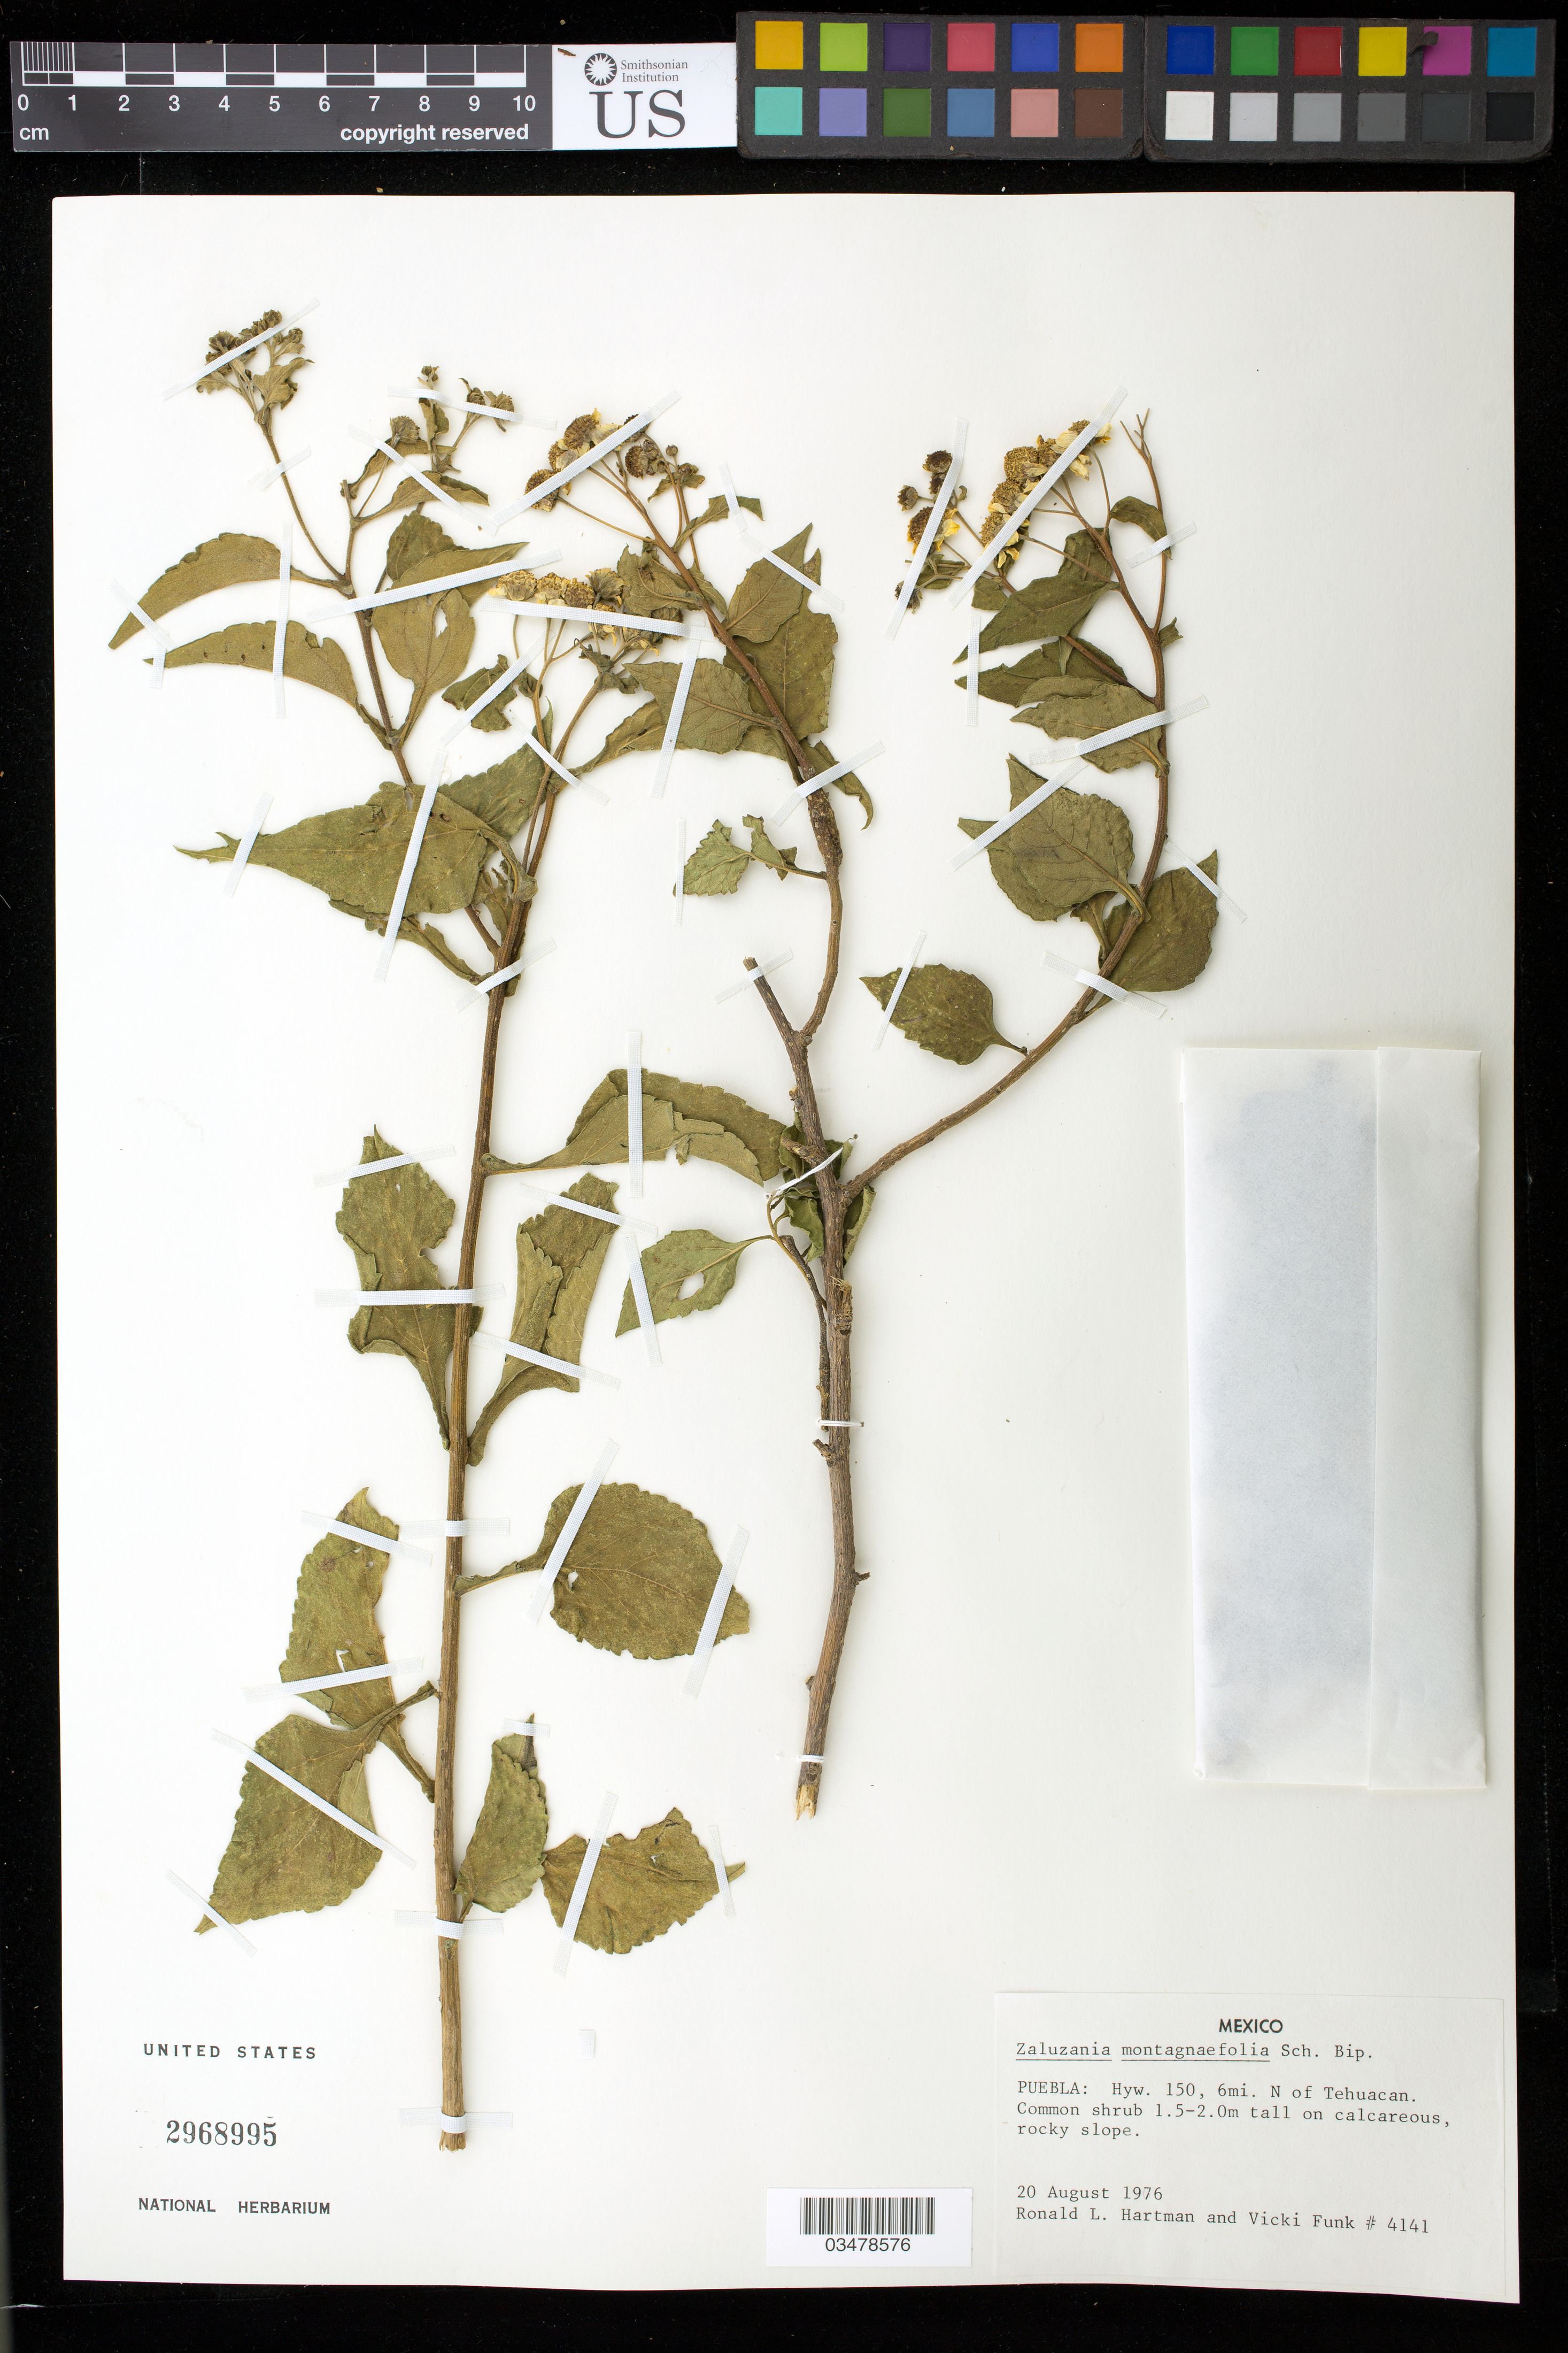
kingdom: Plantae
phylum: Tracheophyta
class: Magnoliopsida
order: Asterales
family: Asteraceae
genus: Zaluzania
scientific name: Zaluzania montagnaefolia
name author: Sch. Bip.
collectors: R. Hartman & V. Funk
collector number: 4141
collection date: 1976-08-20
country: Mexico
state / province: Puebla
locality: Hwy. 150, 6 mi N of Tehuacan, on limestone slopes.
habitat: On calcareous rocky slope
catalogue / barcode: US 2968995